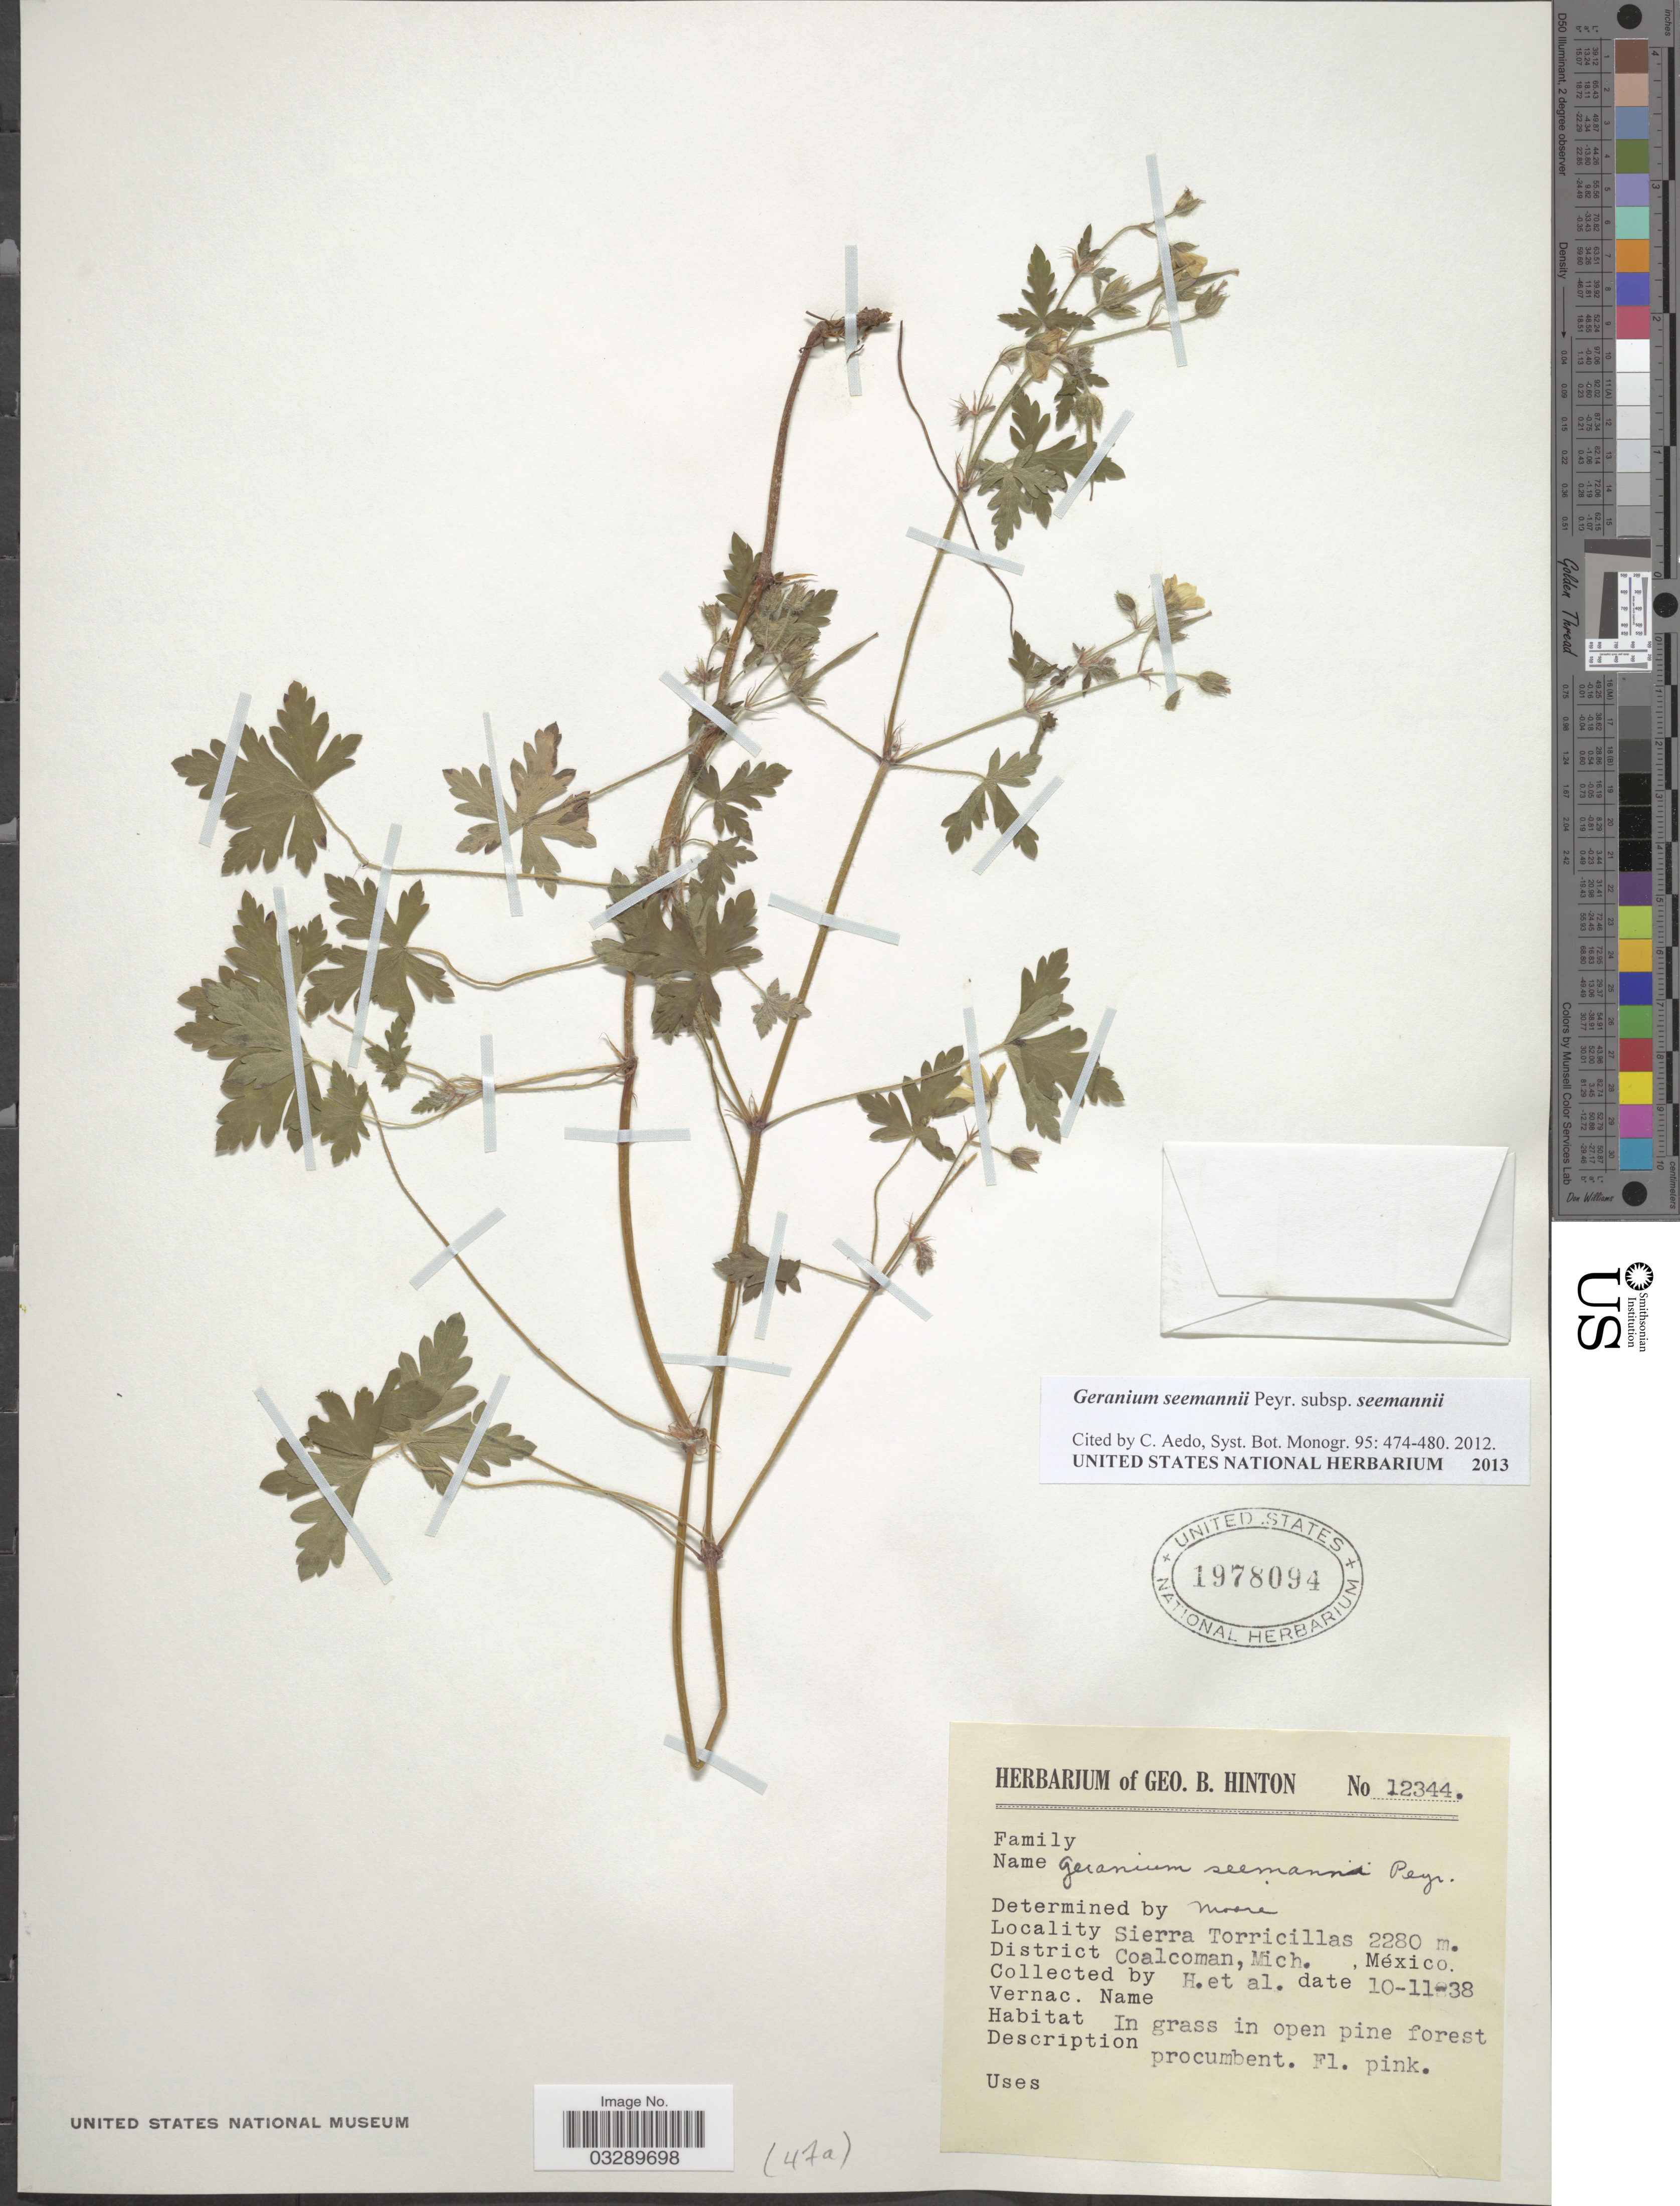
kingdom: Plantae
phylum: Tracheophyta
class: Magnoliopsida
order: Geraniales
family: Geraniaceae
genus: Geranium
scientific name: Geranium seemannii subsp. seemannii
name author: Peyr.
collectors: G. B. Hinton & et al.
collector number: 12344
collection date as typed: Transcribed d/m/y: 10/11/38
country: Mexico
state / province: Michoacán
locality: Sierra Torricillas, District Coalcoman.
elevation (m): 2280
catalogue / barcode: US 1978094